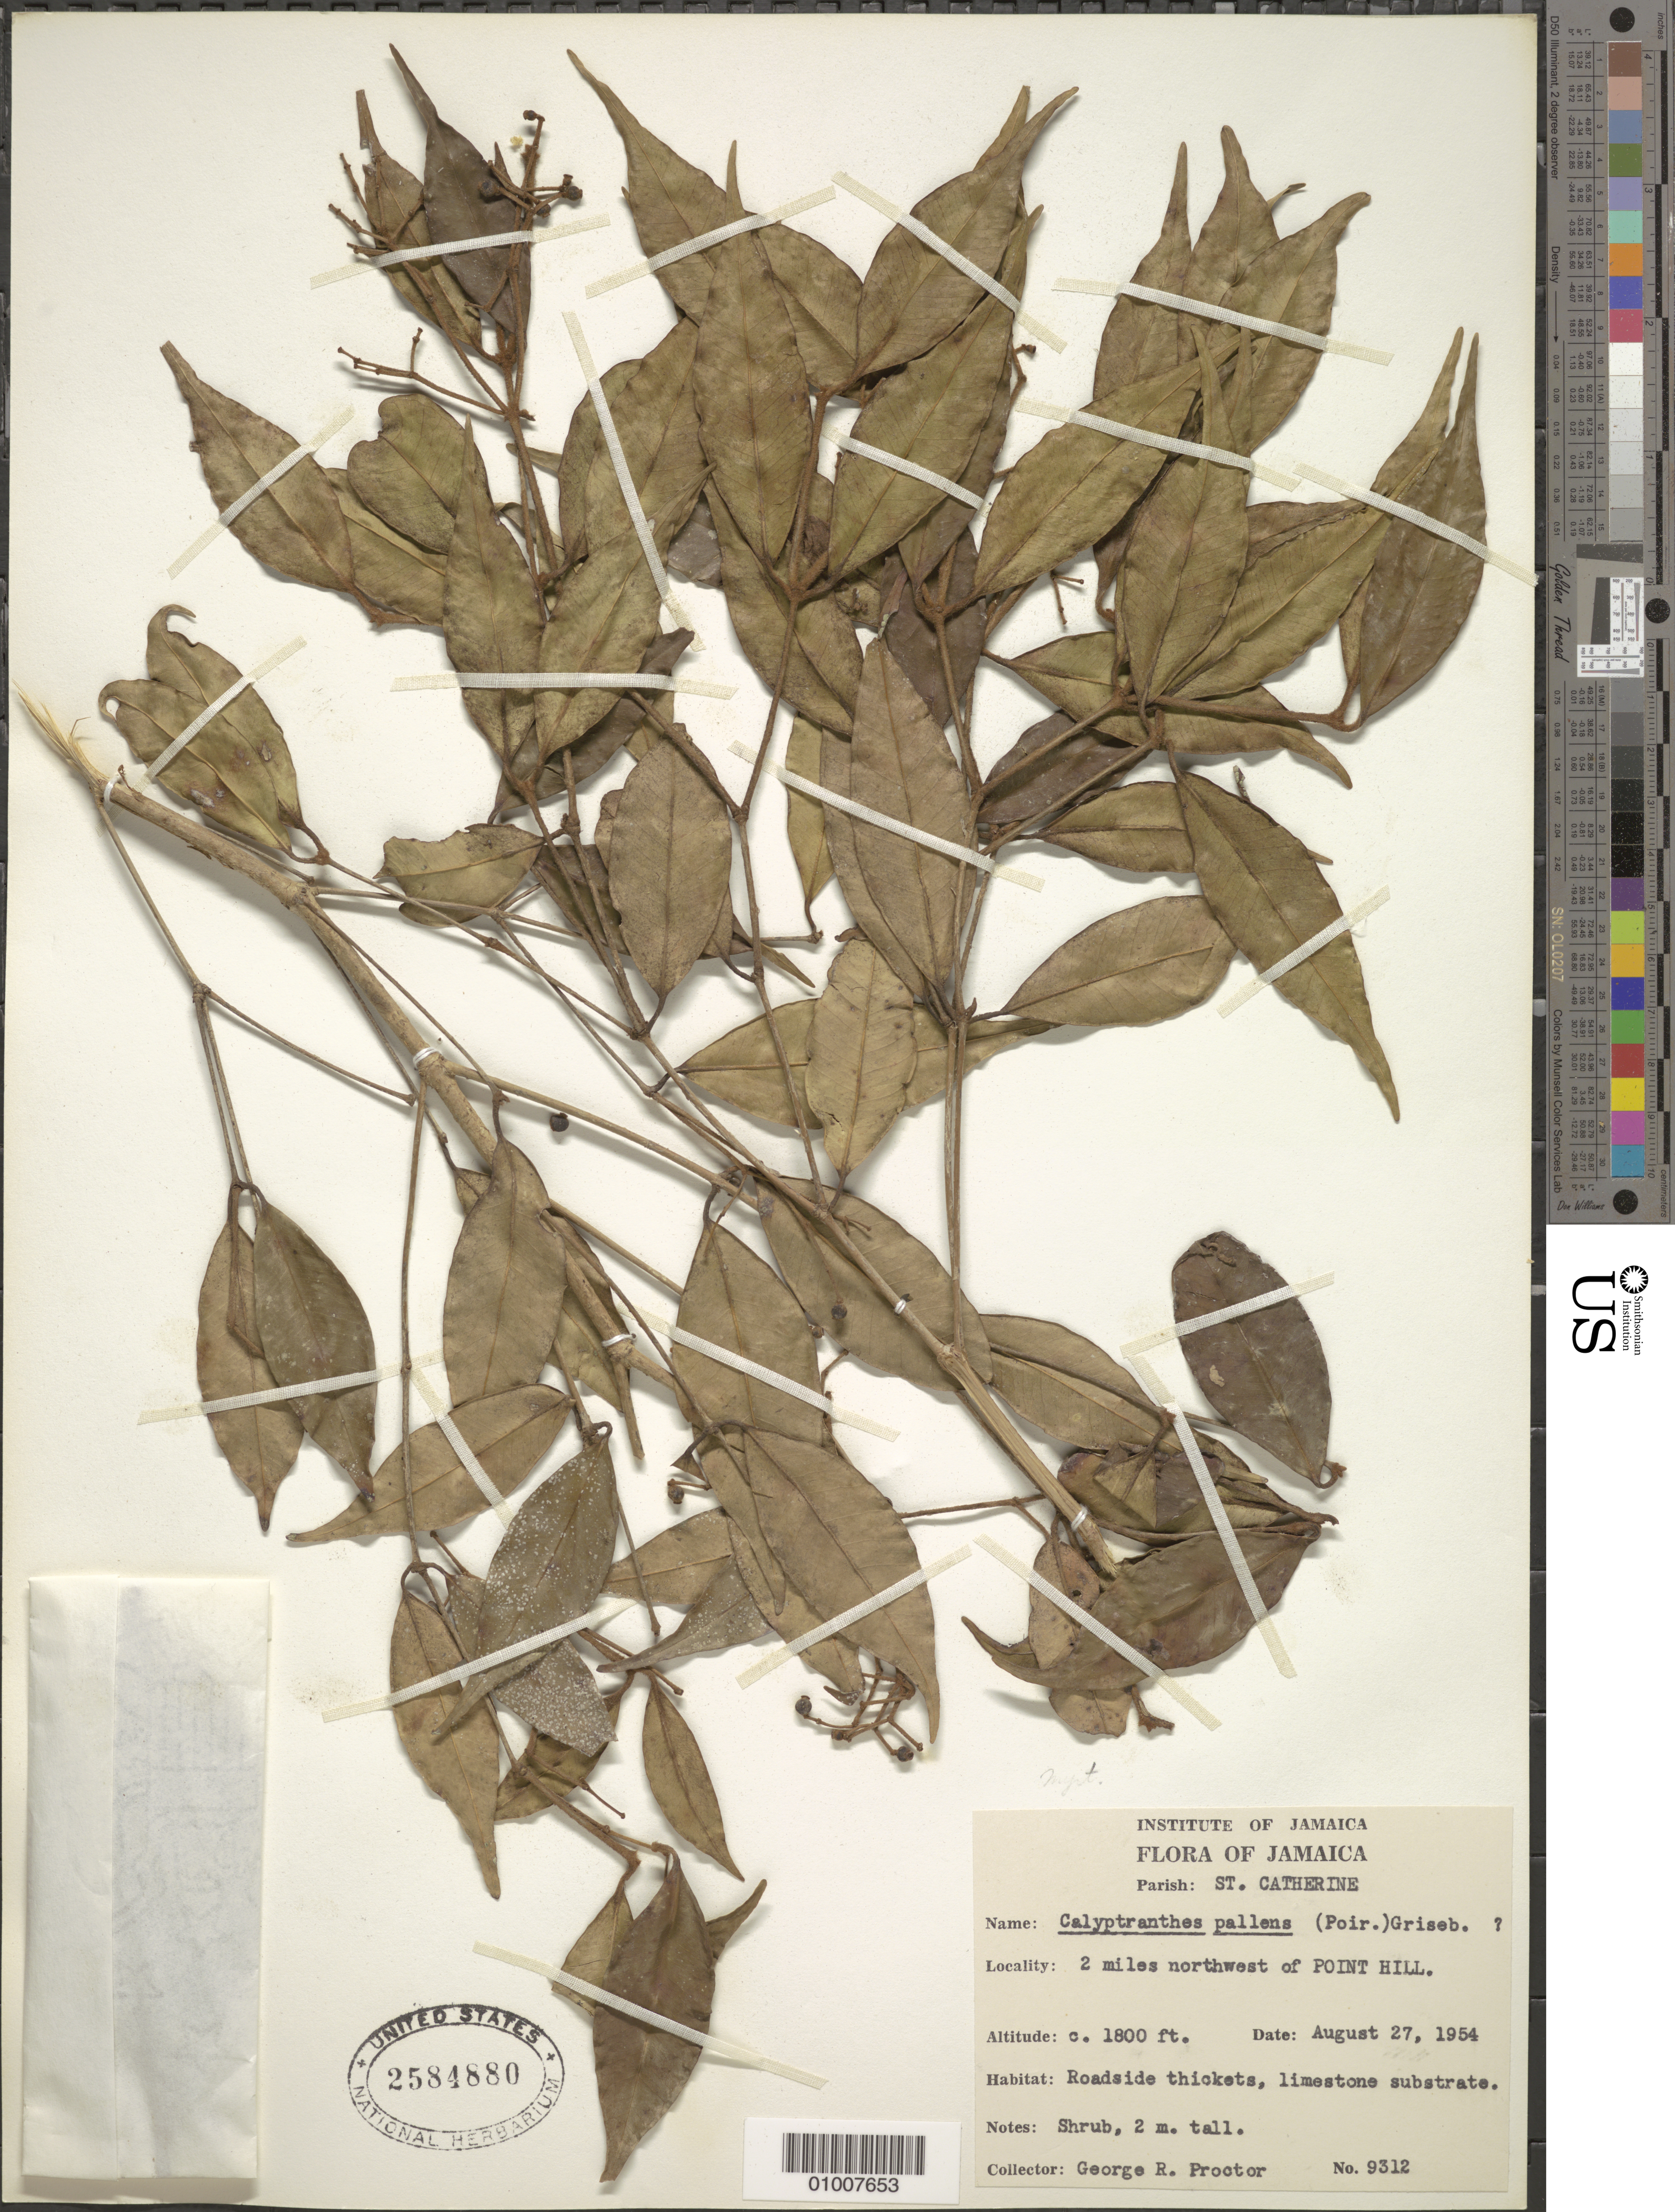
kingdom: Plantae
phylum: Tracheophyta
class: Magnoliopsida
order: Myrtales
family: Myrtaceae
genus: Myrcia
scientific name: Myrcia chytraculia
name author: (L.) A.R. Lourenço & E. Lucas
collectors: G. R. Proctor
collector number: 9312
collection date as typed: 27 Aug 1954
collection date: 1954-08-27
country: Jamaica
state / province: Saint Catherine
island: Jamaica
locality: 2 miles northwest of Point Hill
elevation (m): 549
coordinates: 0 N, 0 E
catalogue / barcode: US 2584880